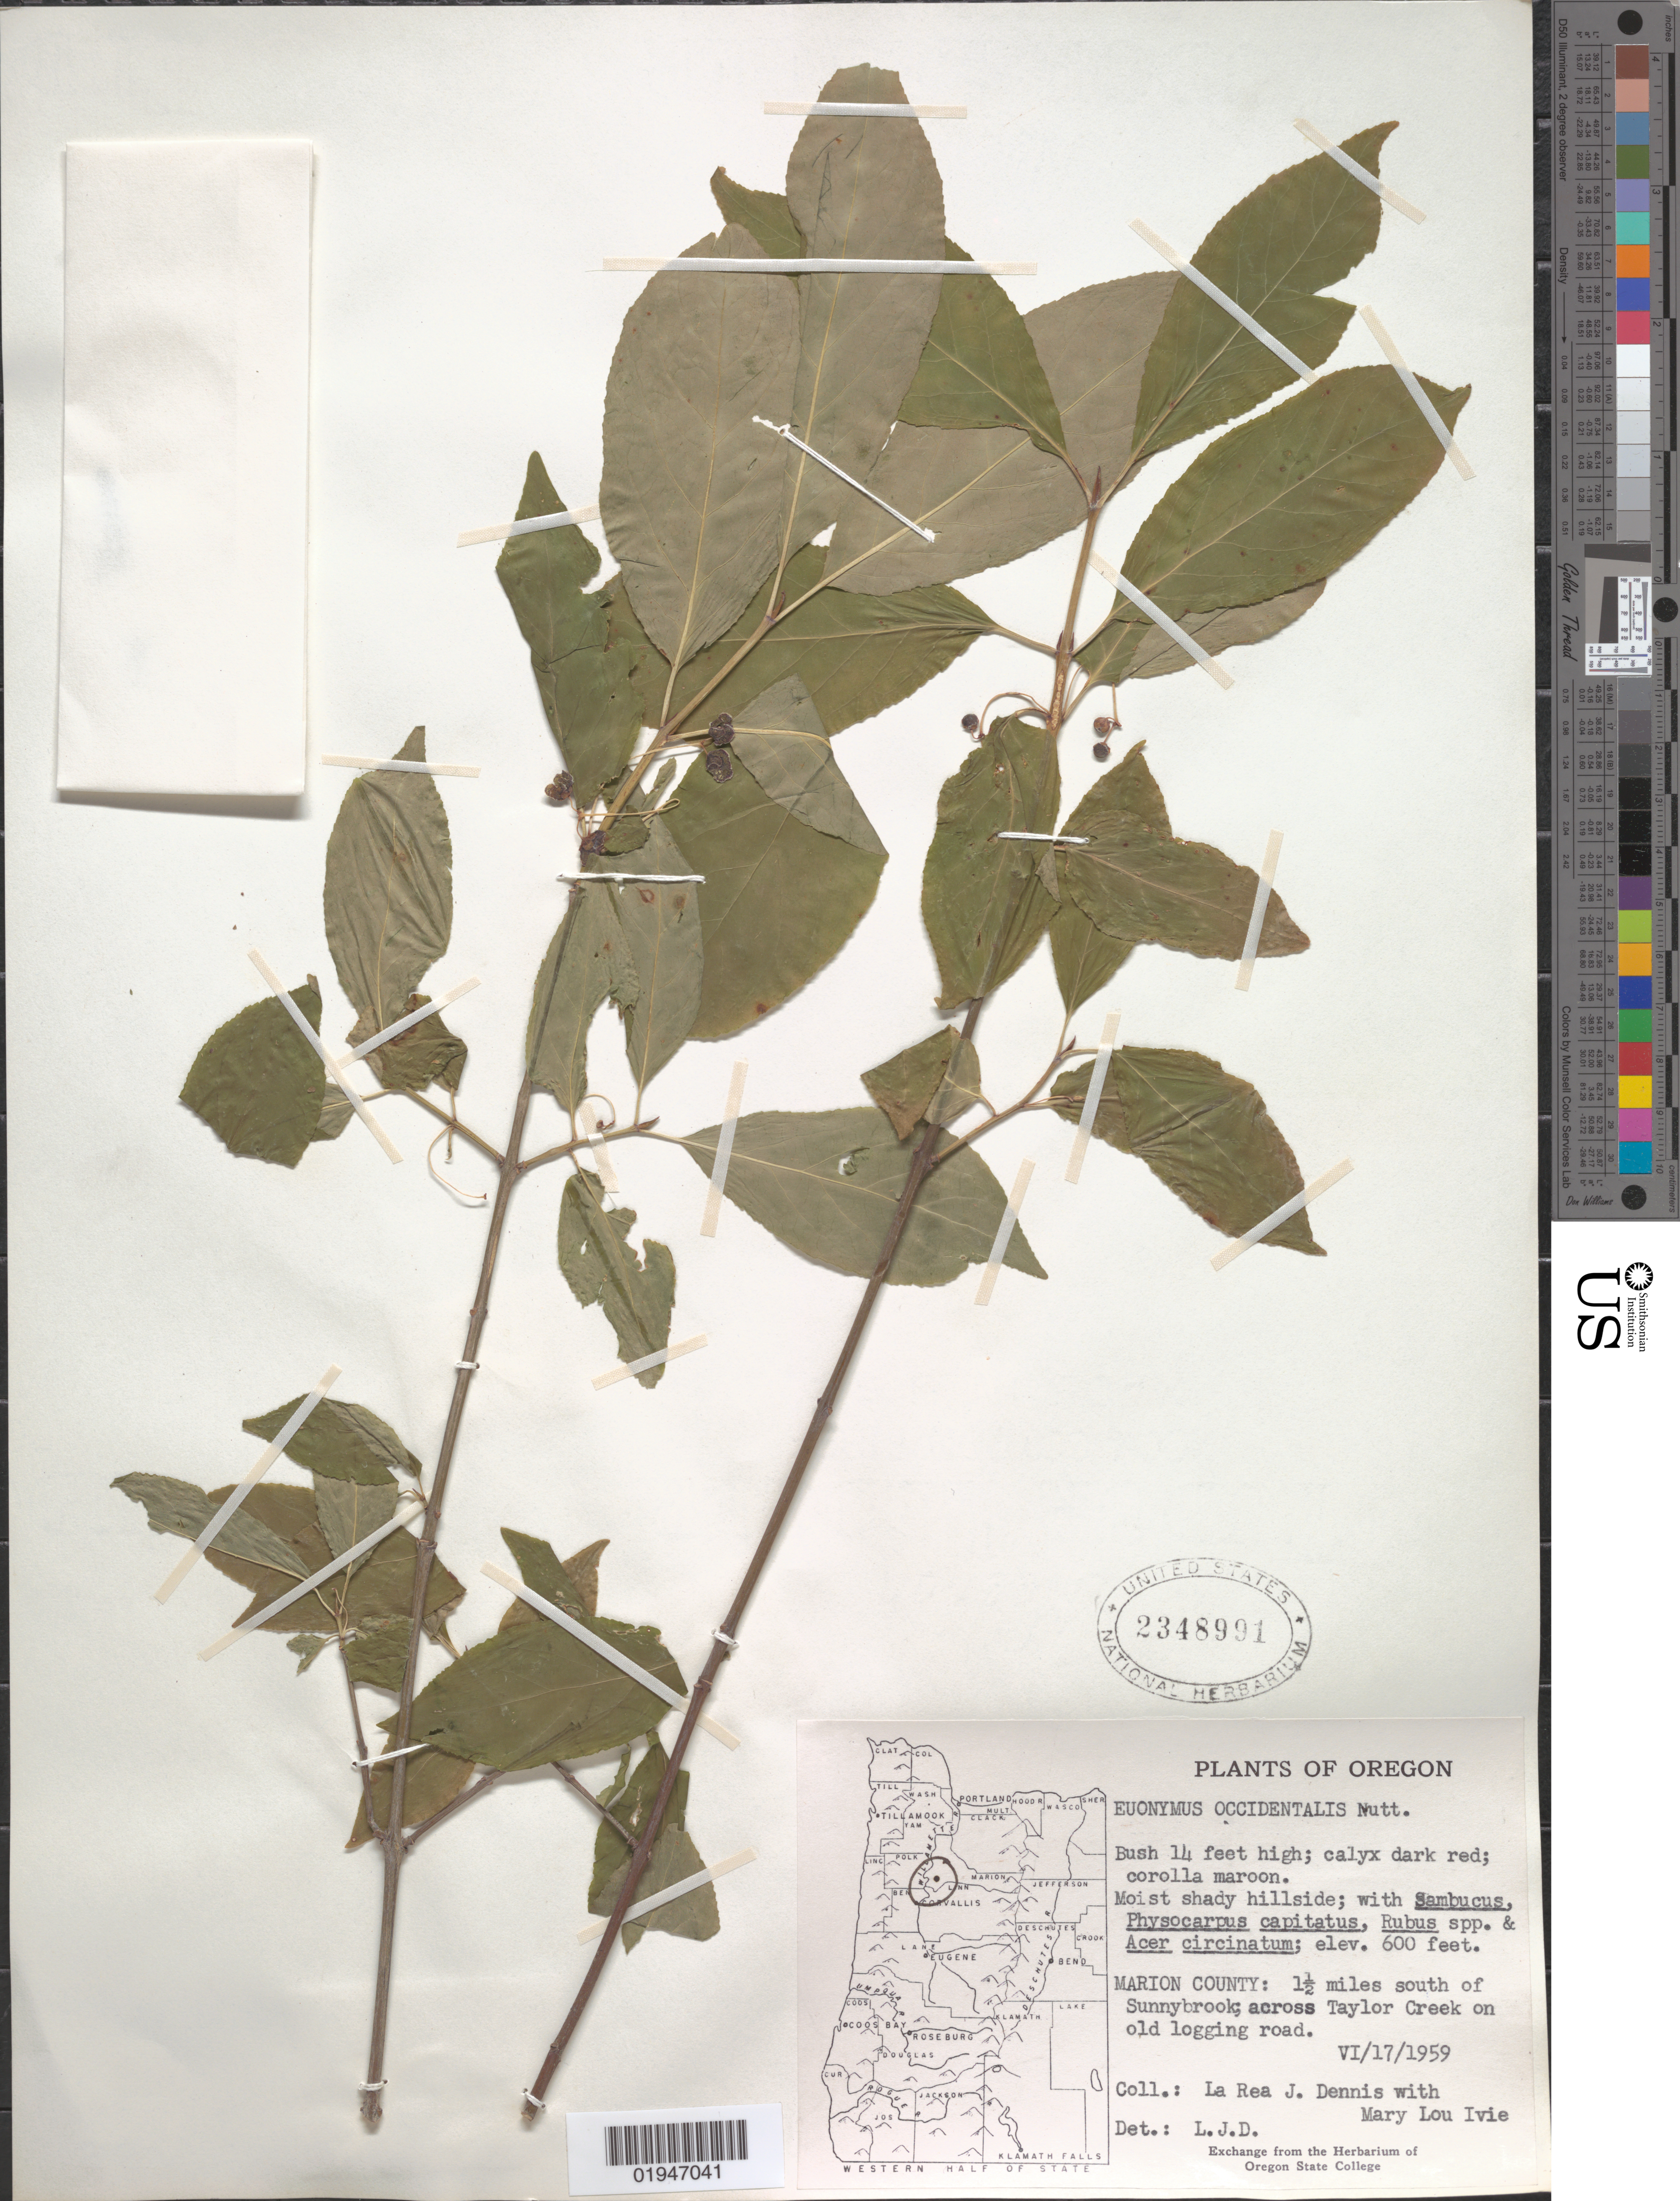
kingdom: Plantae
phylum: Tracheophyta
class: Magnoliopsida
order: Celastrales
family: Celastraceae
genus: Euonymus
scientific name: Euonymus occidentalis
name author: Nutt. ex Torr.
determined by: Dennis, L. J.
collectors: L. Dennis & M. Ivie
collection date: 1959-06-17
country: United States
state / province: Oregon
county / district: Marion County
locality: Sunnybrook, 1.5 miles S across Taylor Creek on old logging road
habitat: Moist shady hillside; with Sambucus, Physocarpus capitatus, Rubus spp. and Acer circinatum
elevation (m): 183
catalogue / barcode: US 2348991